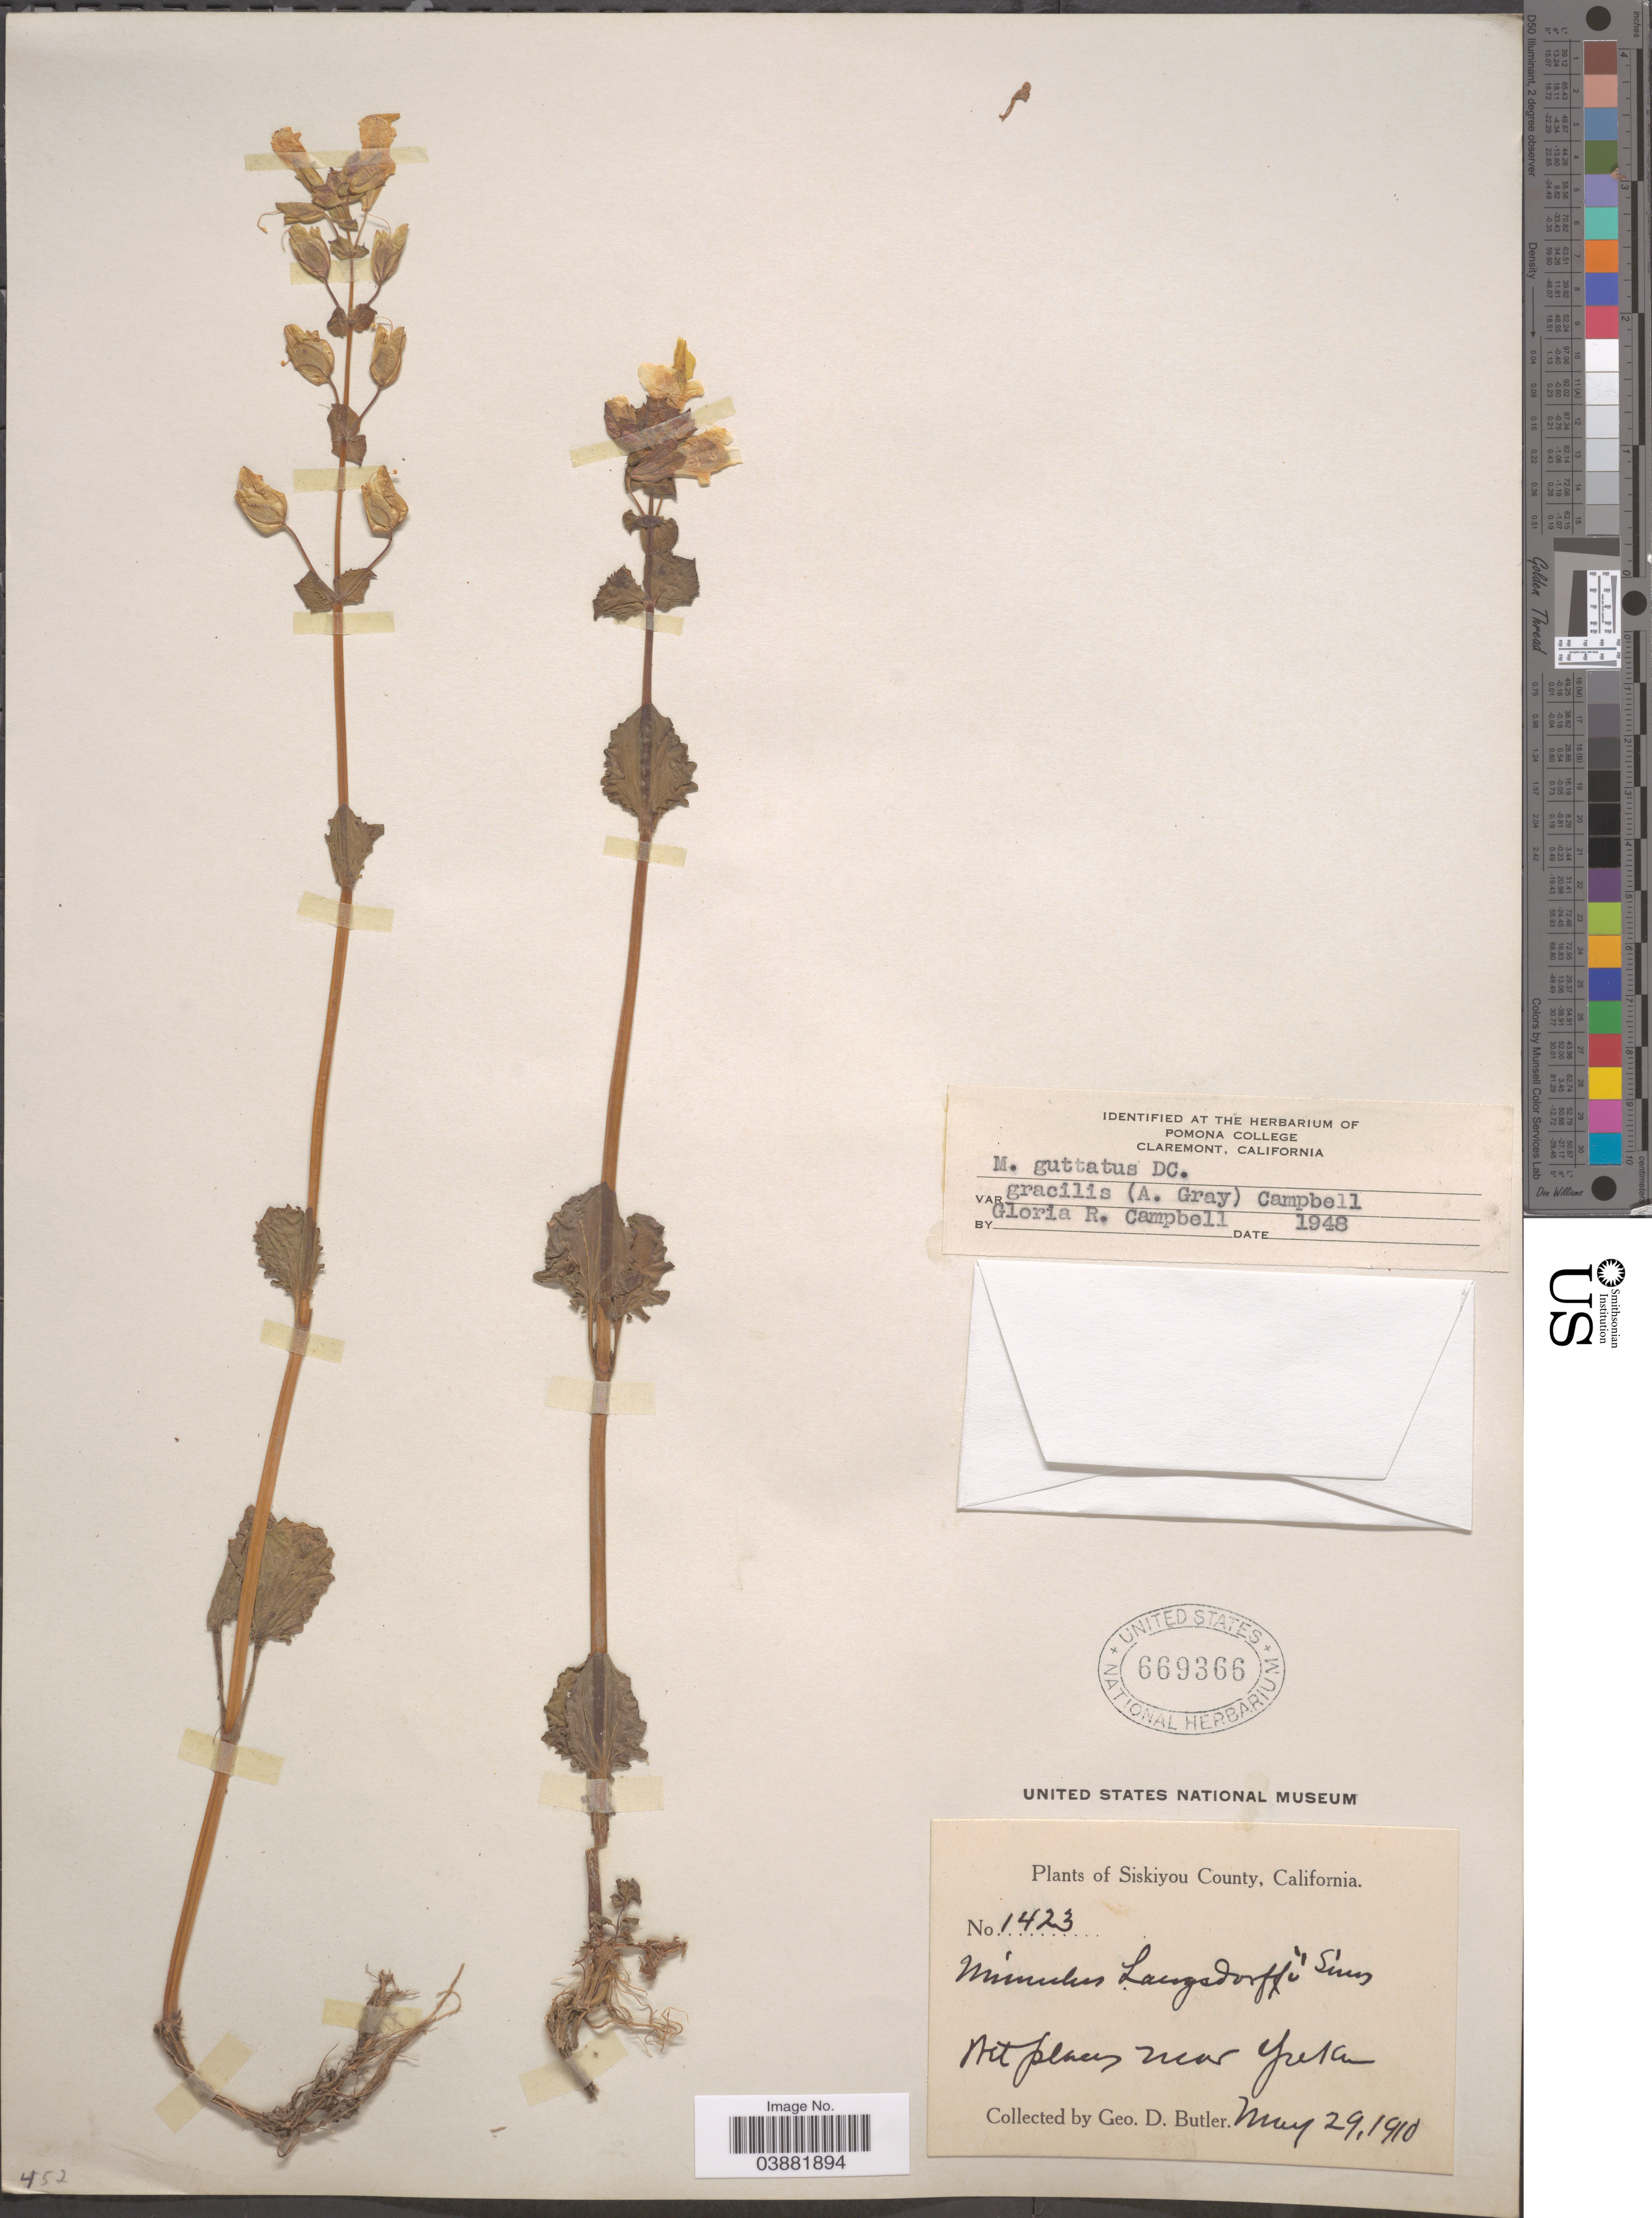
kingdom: Plantae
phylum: Tracheophyta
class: Magnoliopsida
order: Lamiales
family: Phrymaceae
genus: Mimulus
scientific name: Mimulus guttatus var. gracilis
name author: (A. Gray) G.R. Campb.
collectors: G. D. Butler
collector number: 1423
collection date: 1910-05-29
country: United States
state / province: California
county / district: Siskiyou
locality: Siskiyou County. Wet places near Yreka.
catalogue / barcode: US 669366